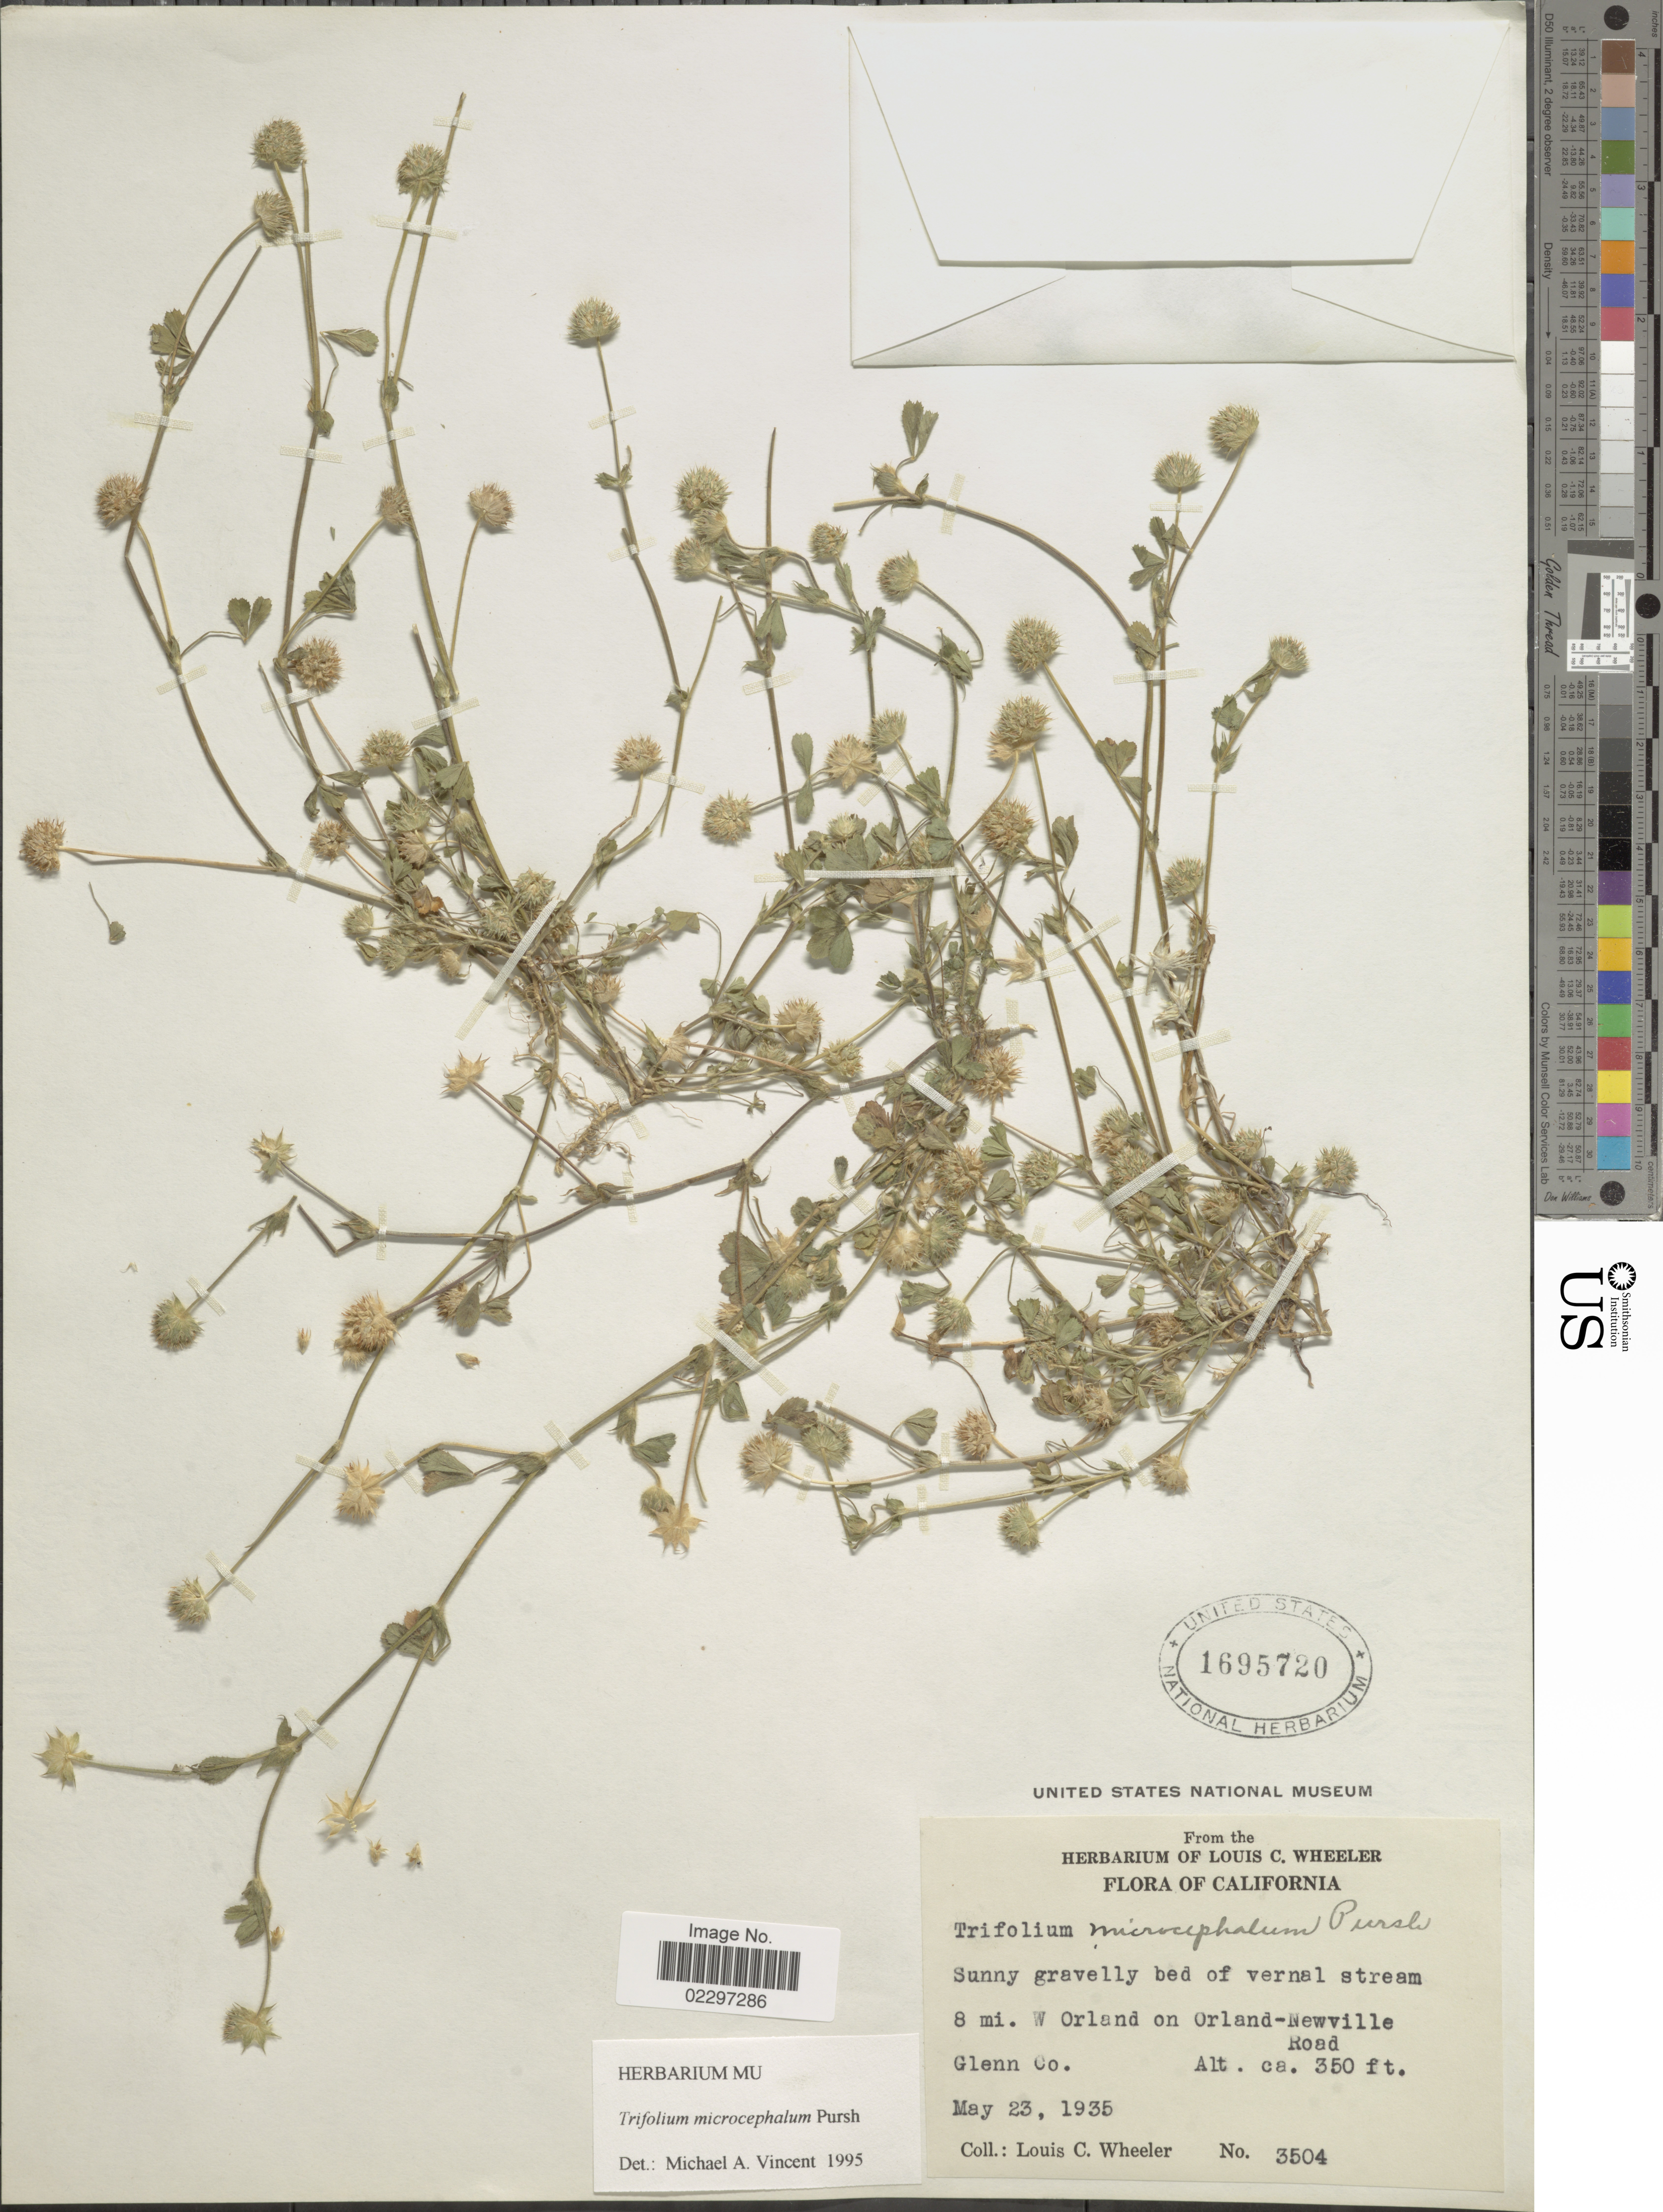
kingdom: Plantae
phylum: Tracheophyta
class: Magnoliopsida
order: Fabales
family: Fabaceae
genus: Trifolium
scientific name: Trifolium microcephalum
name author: Pursh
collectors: L. C. Wheeler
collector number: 3504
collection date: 1935-05-23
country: United States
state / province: California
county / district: Glenn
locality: Sunny gravelly bed of vernal stream 8 mi. W Orland on Orland-Newville Road. Glenn Co.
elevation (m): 107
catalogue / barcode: US 1695720